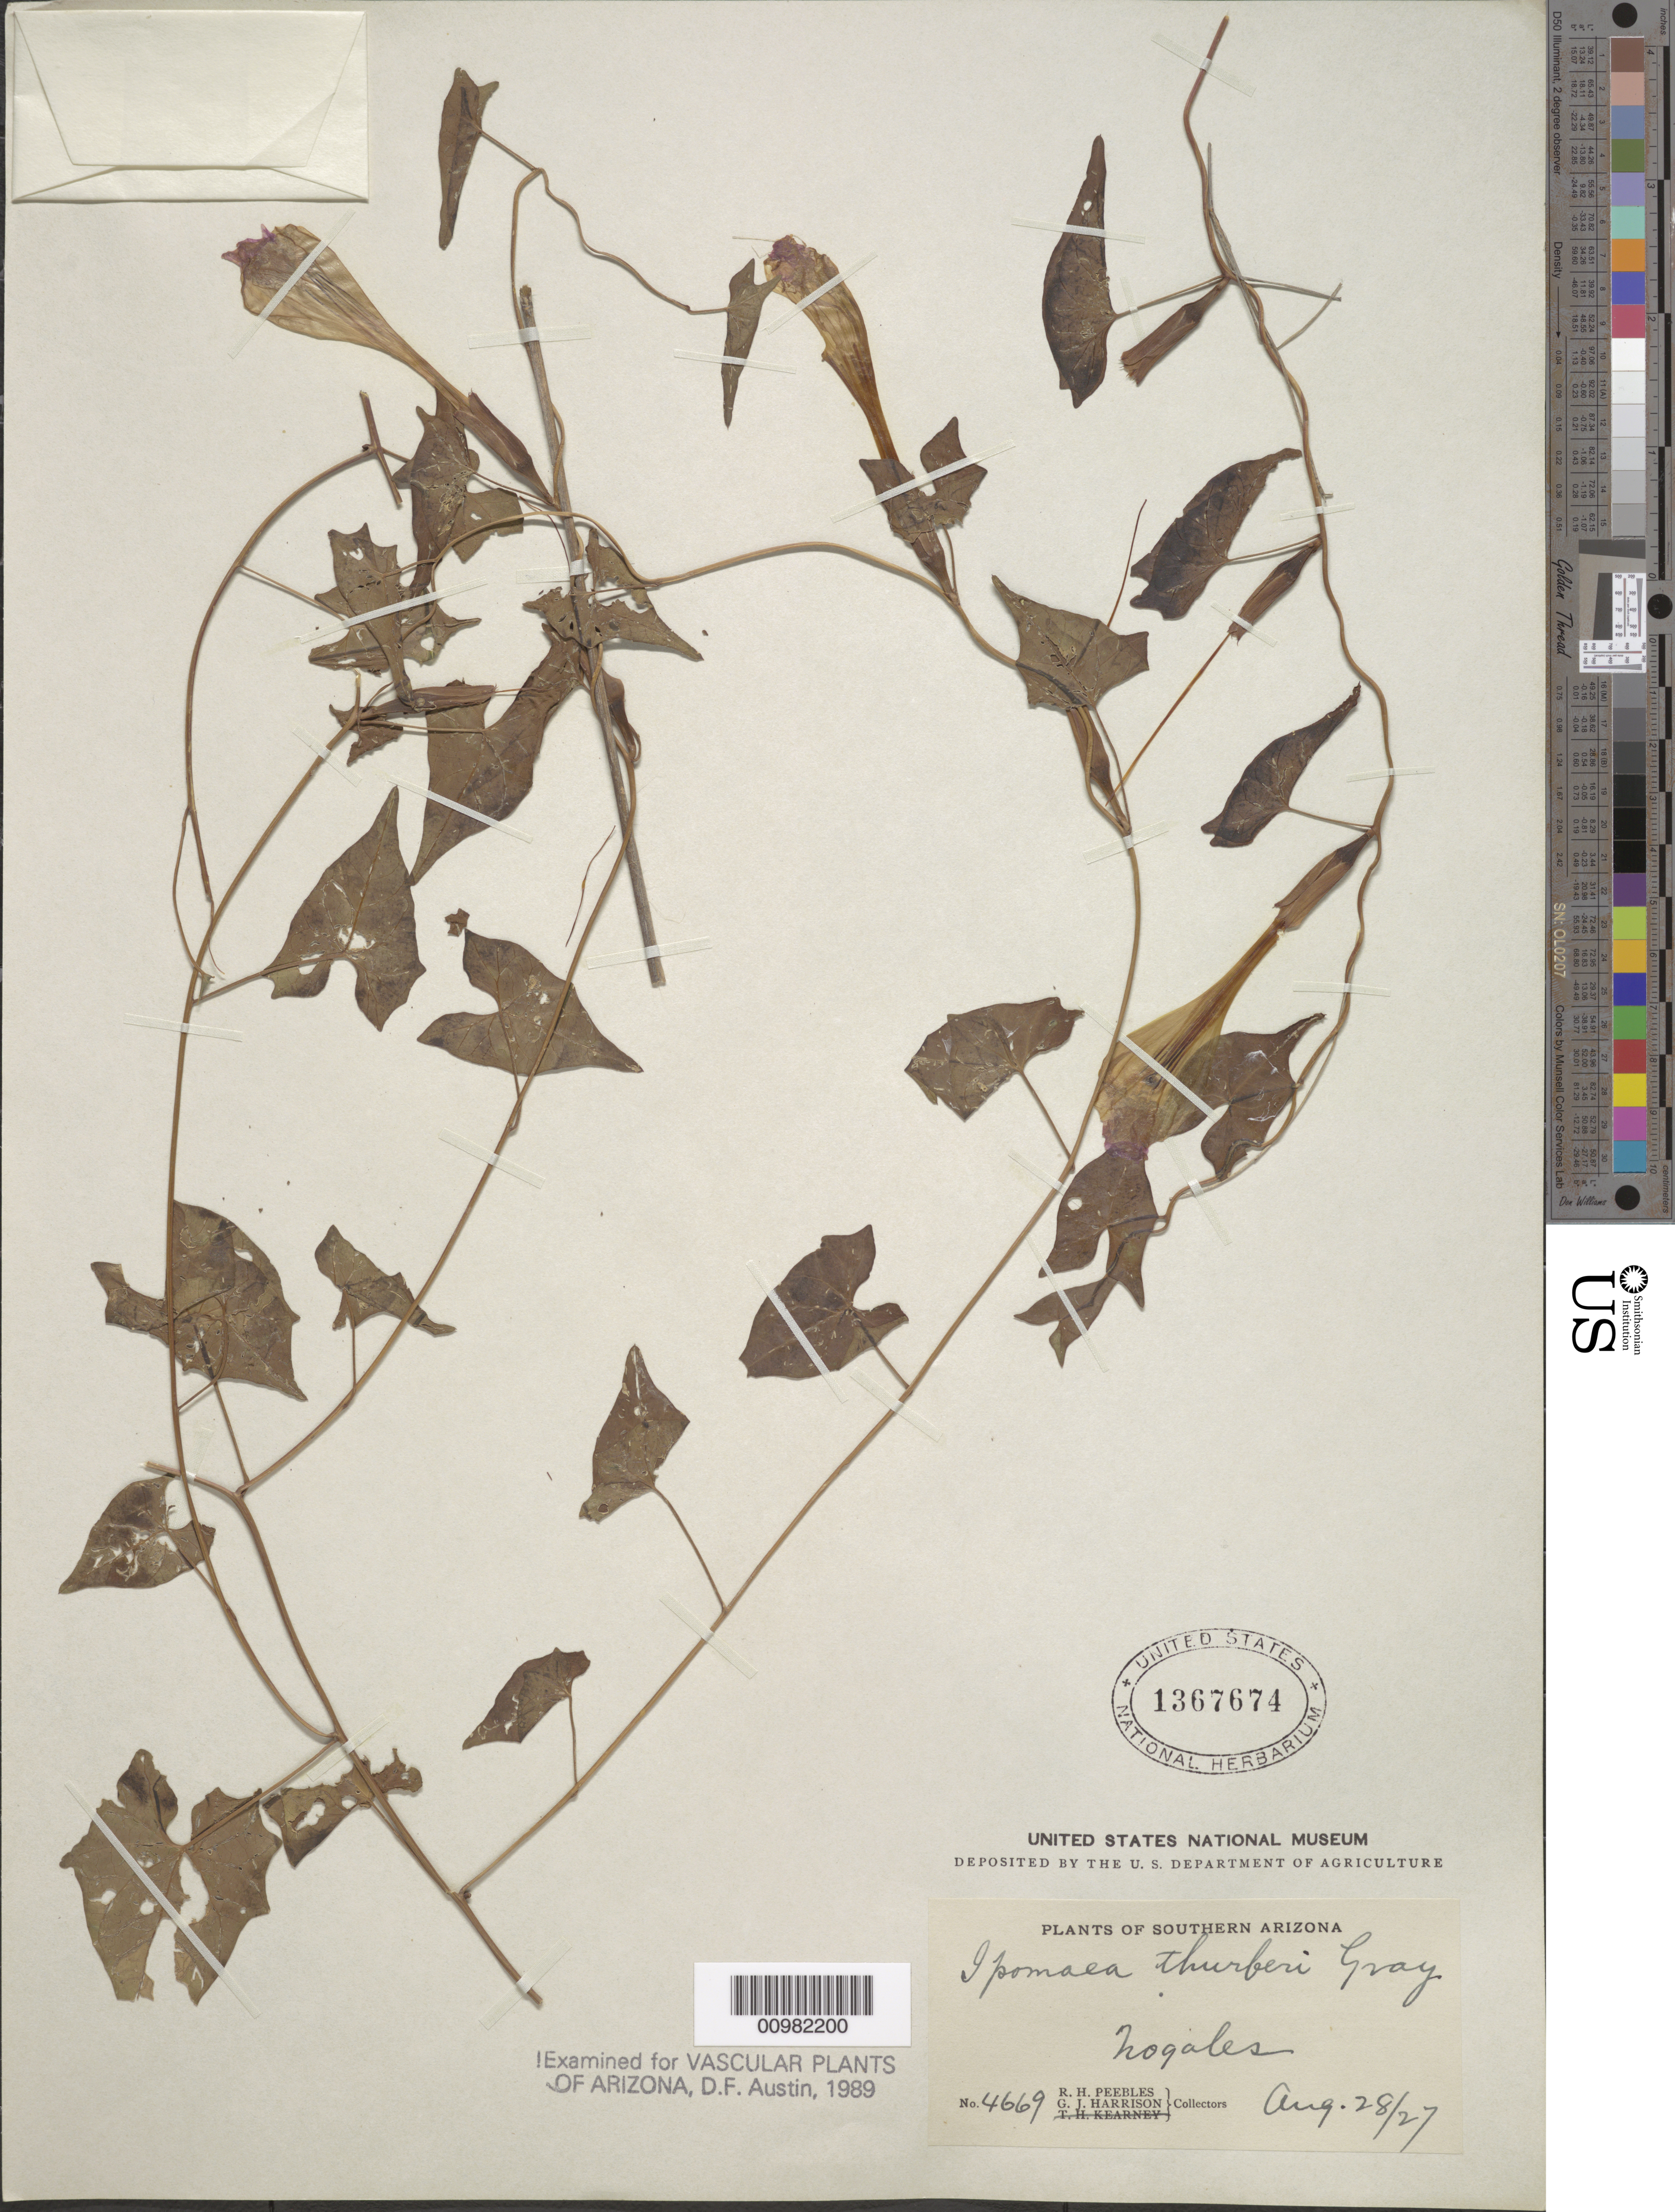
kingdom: Plantae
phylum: Tracheophyta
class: Magnoliopsida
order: Solanales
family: Convolvulaceae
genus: Ipomoea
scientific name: Ipomoea thurberi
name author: A. Gray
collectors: R. H. Peebles & G. J. Harrison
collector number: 4669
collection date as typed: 28 Aug 1927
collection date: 1927-08-28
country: United States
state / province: Arizona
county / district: Santa Cruz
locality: Nogales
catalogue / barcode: US 1367674